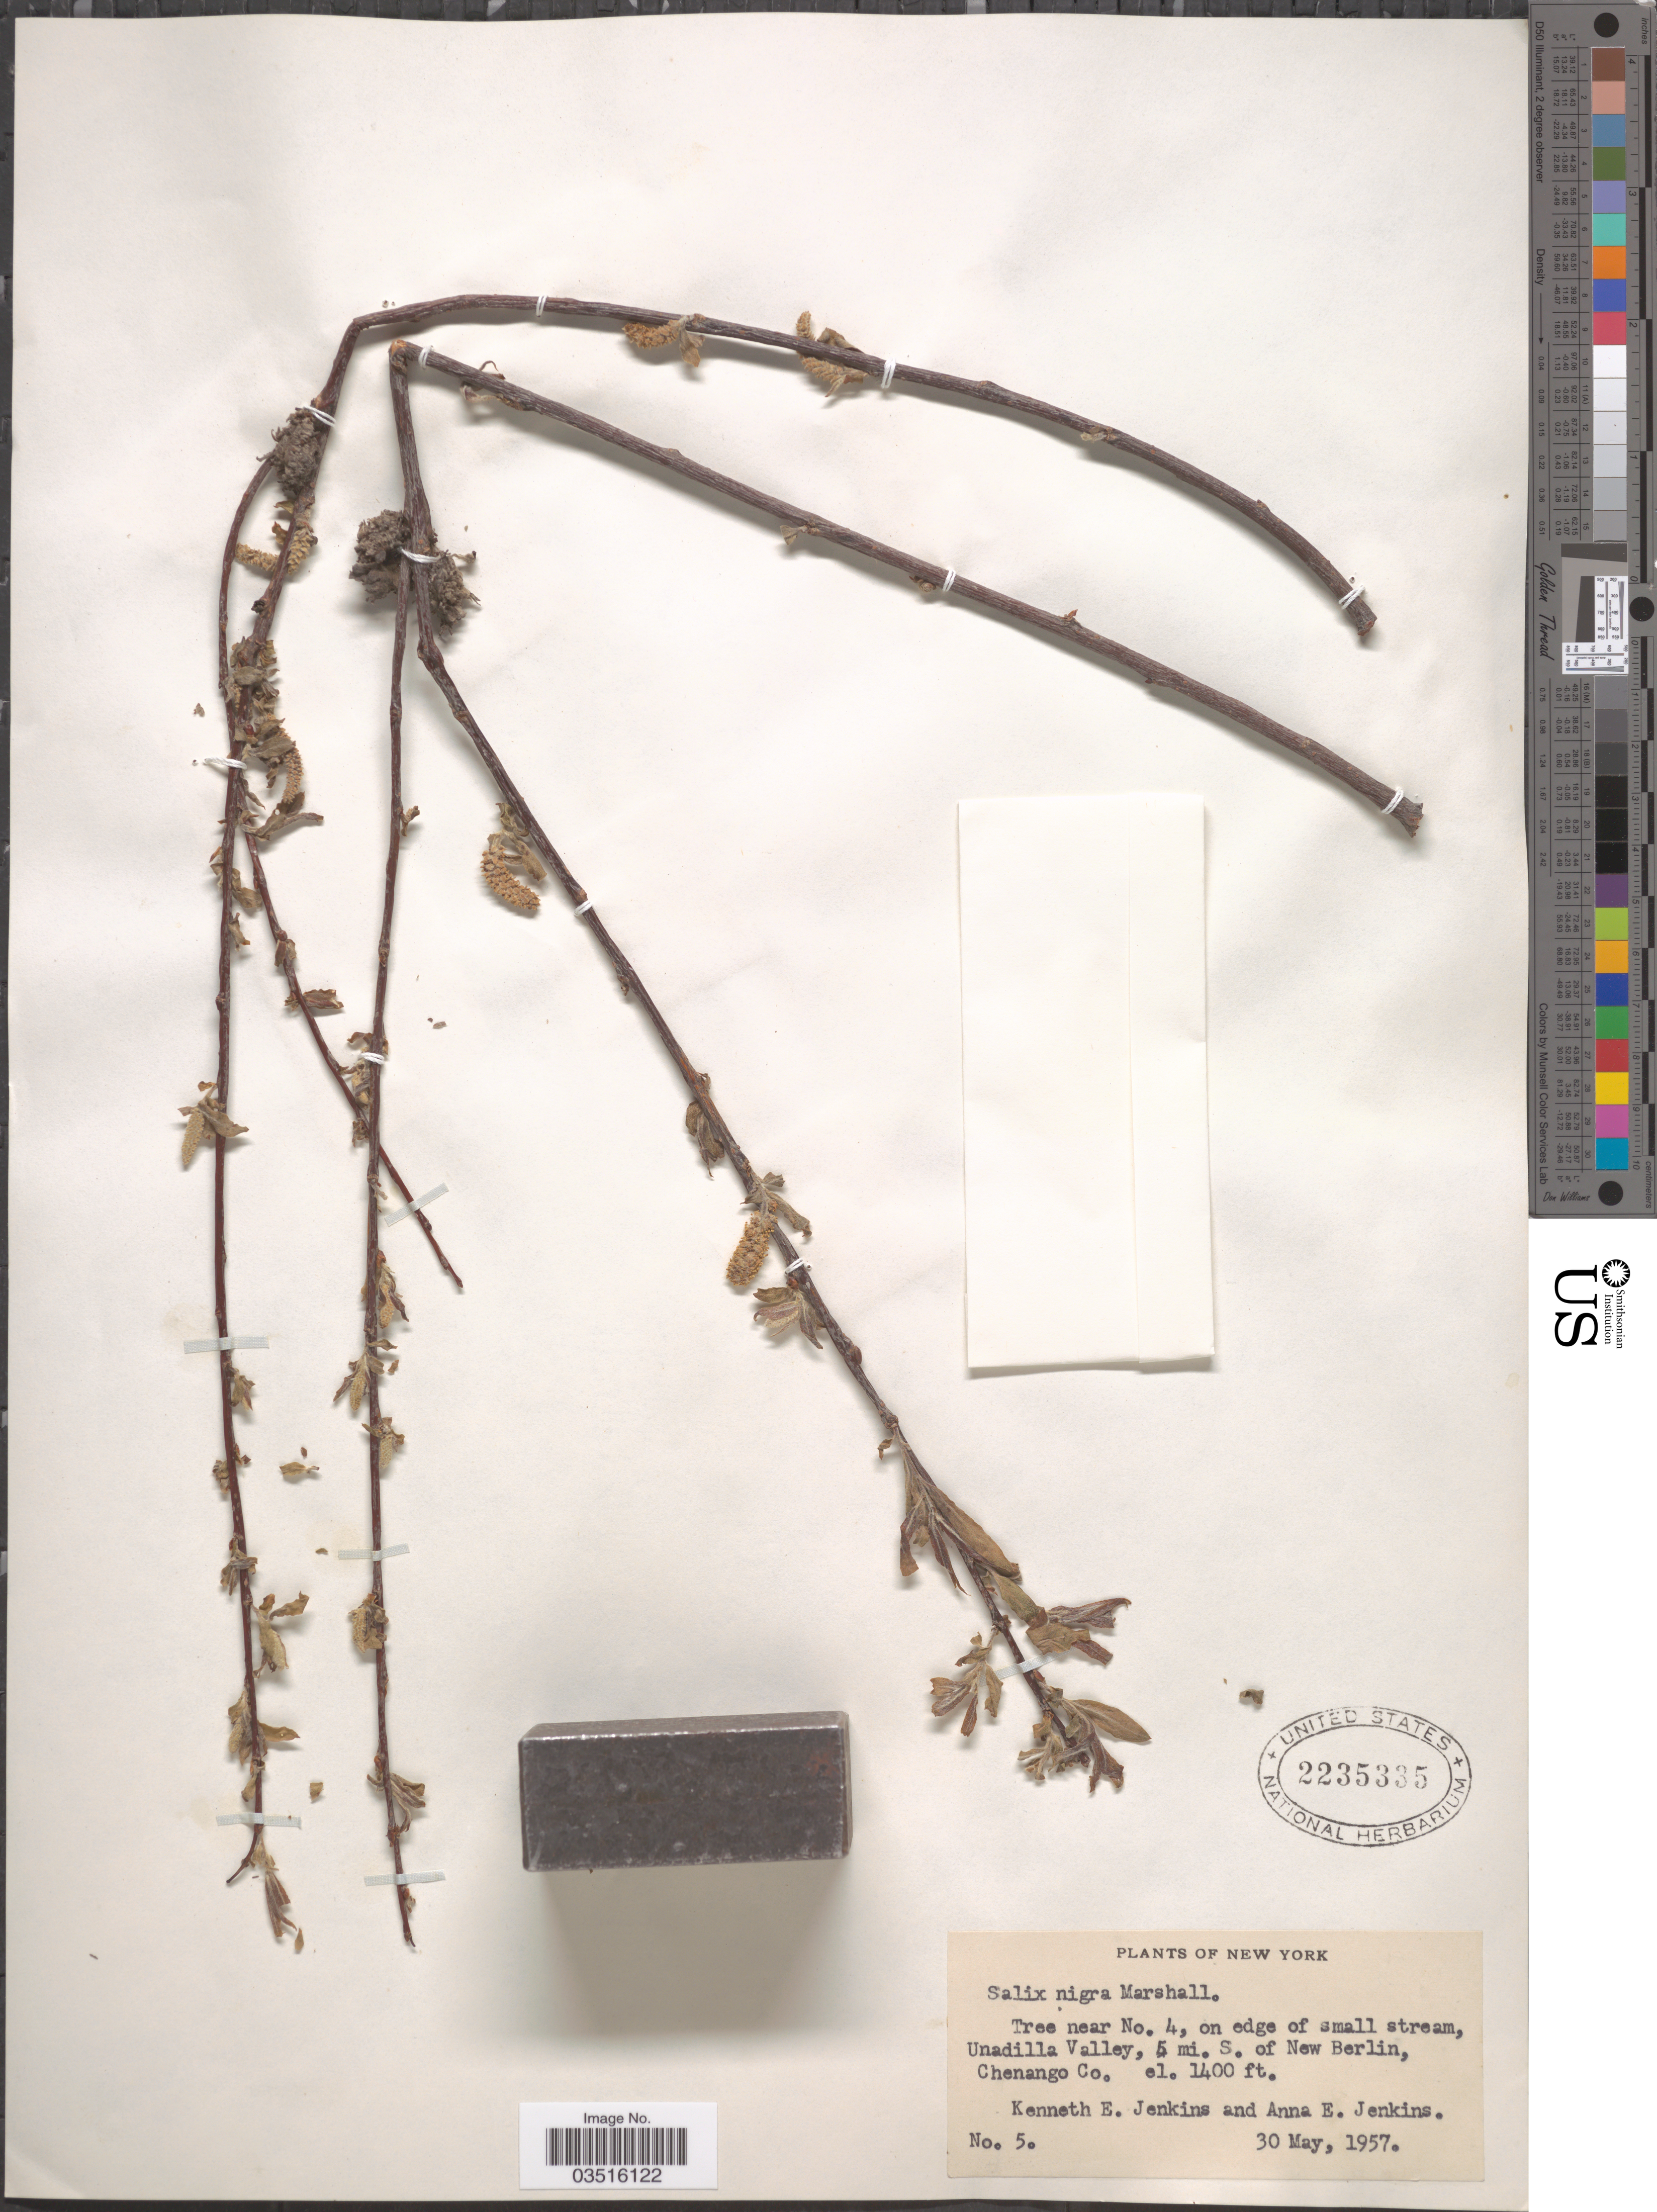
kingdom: Plantae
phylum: Tracheophyta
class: Magnoliopsida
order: Malpighiales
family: Salicaceae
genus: Salix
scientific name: Salix nigra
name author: Marshall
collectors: K. Jenkins & A. Jenkins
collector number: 5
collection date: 1957-05-30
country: United States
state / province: New York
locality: Unadilla Valley, 5 mi. S. of New Berlin, Chenango Co.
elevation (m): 427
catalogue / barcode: US 2235335